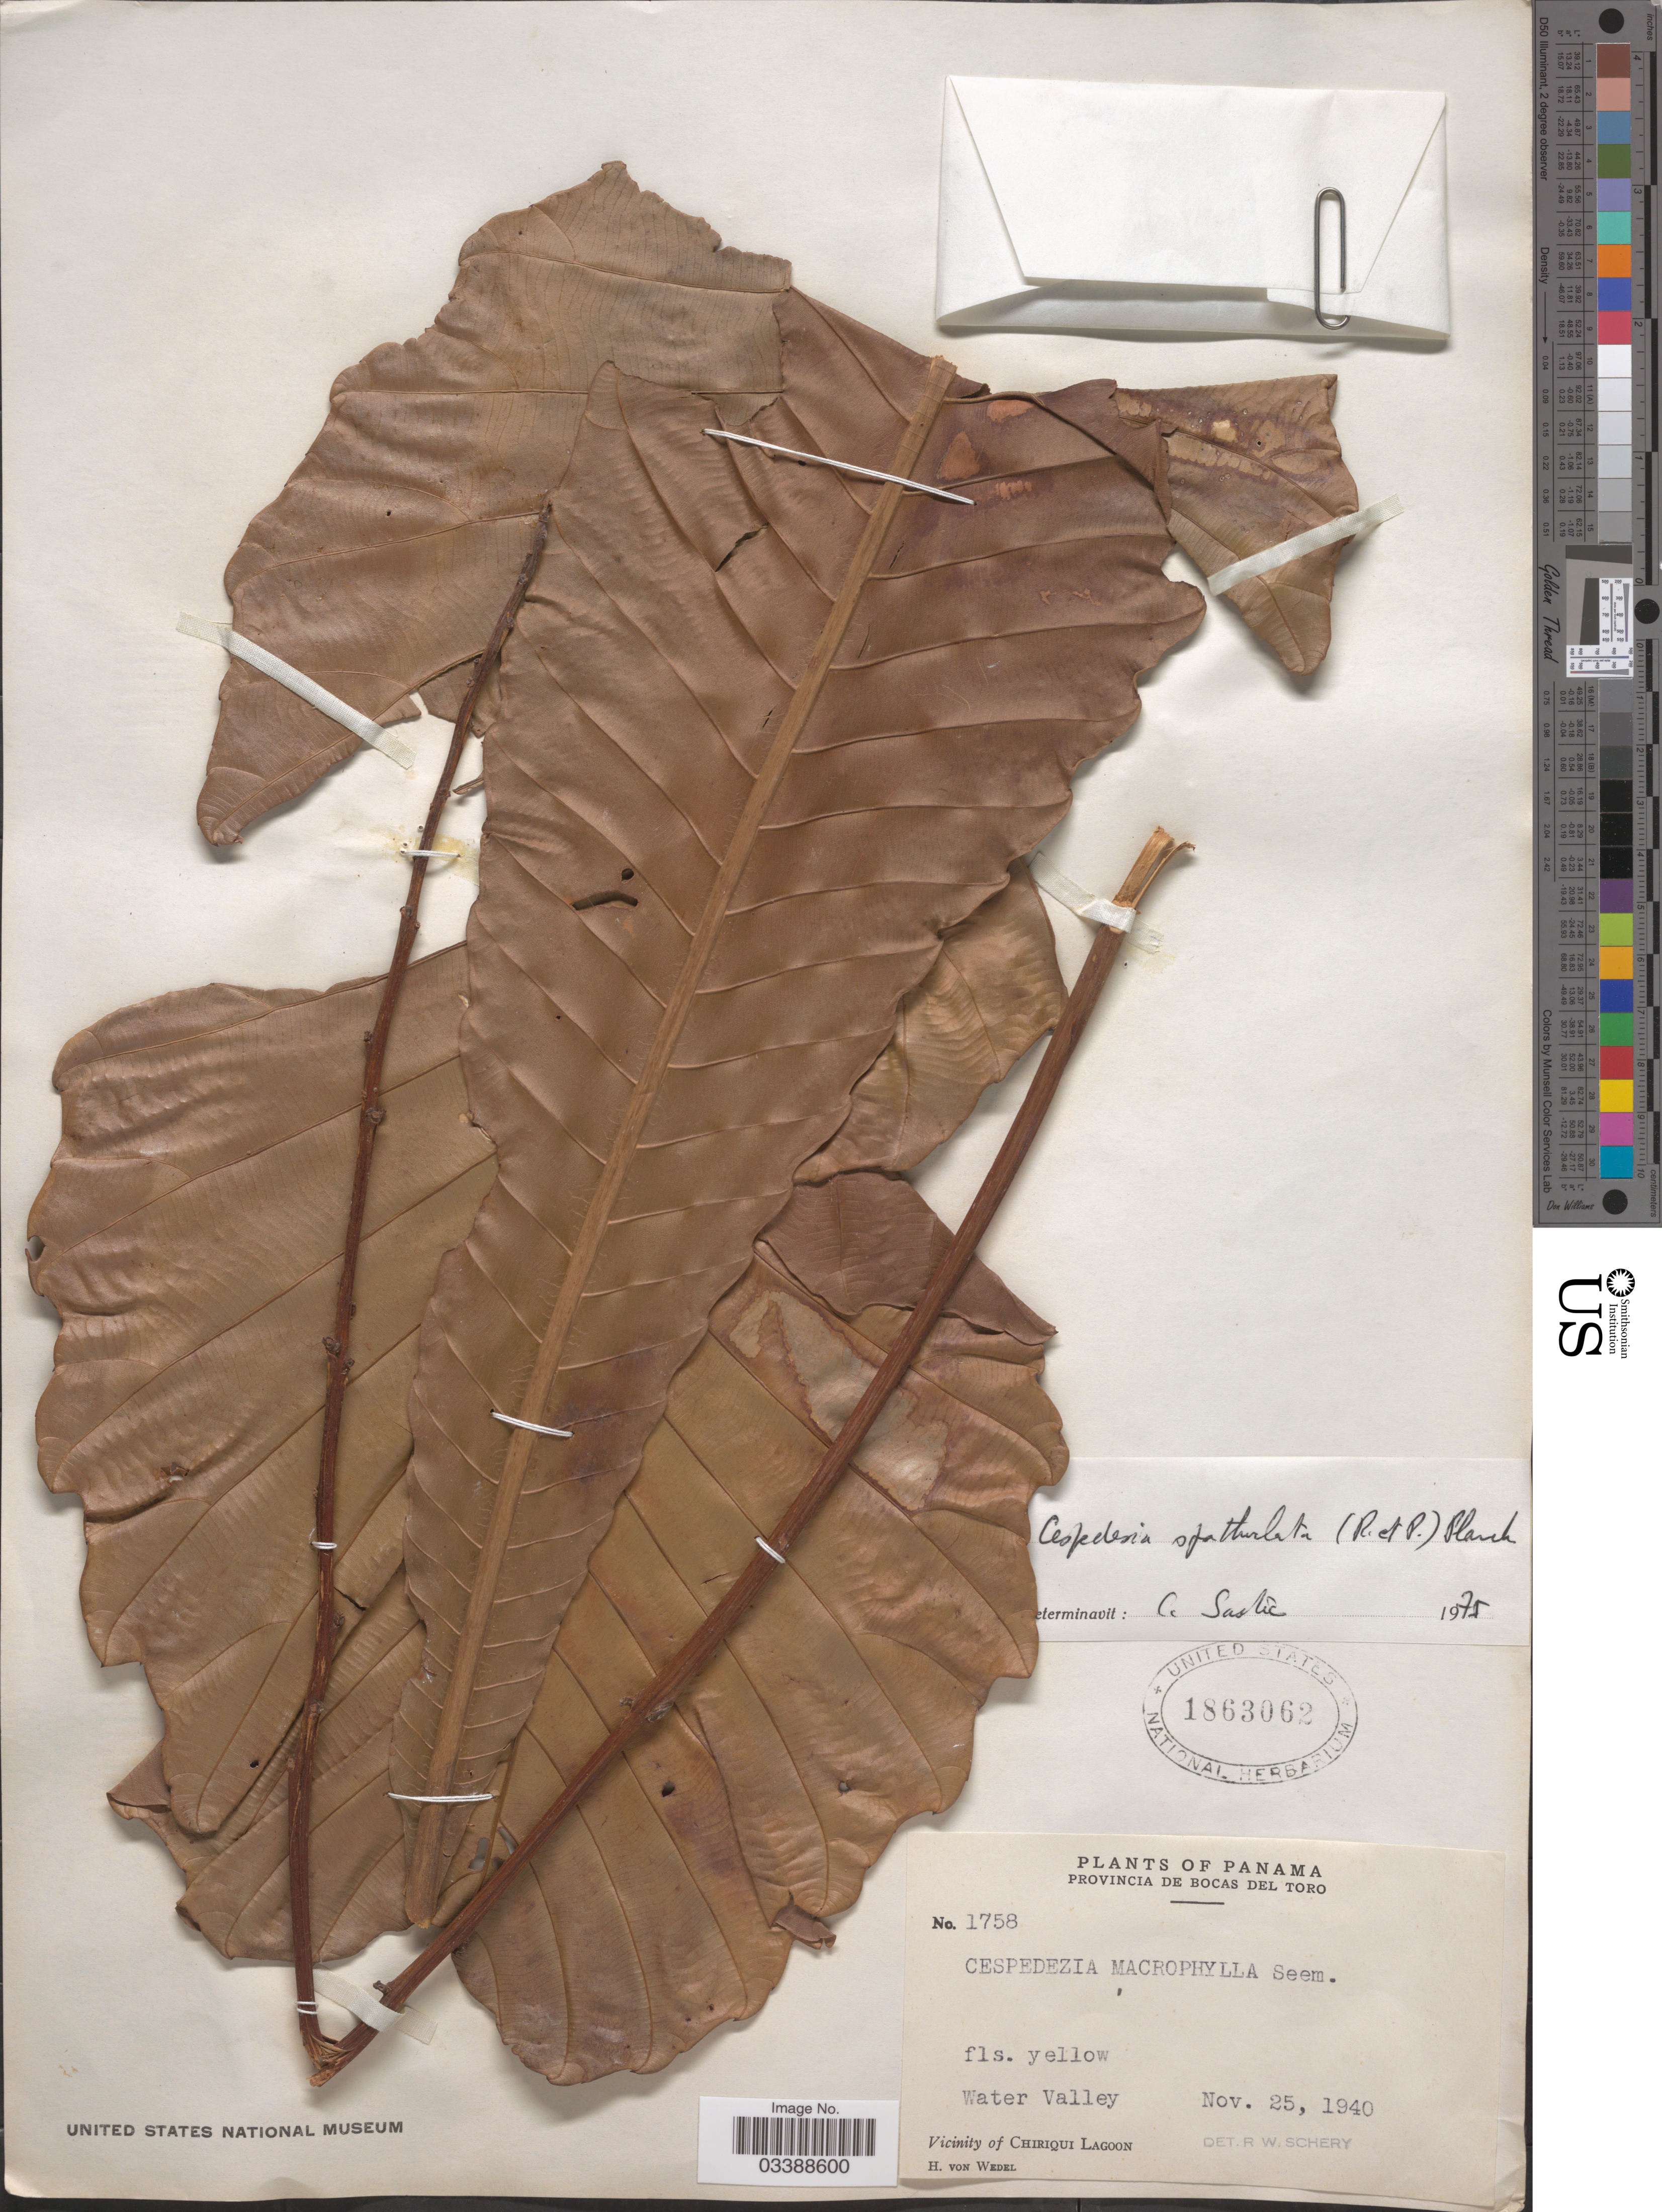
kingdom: Plantae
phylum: Tracheophyta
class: Magnoliopsida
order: Malpighiales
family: Ochnaceae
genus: Cespedesia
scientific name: Cespedesia spathulata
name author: (Ruiz & Pav.) Planch.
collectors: H. von Wedel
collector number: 1758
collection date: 1940-11-25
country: Panama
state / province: Bocas del Toro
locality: Water Valley, Vicinity of Chiriqui Lagoon.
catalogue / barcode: US 1863062